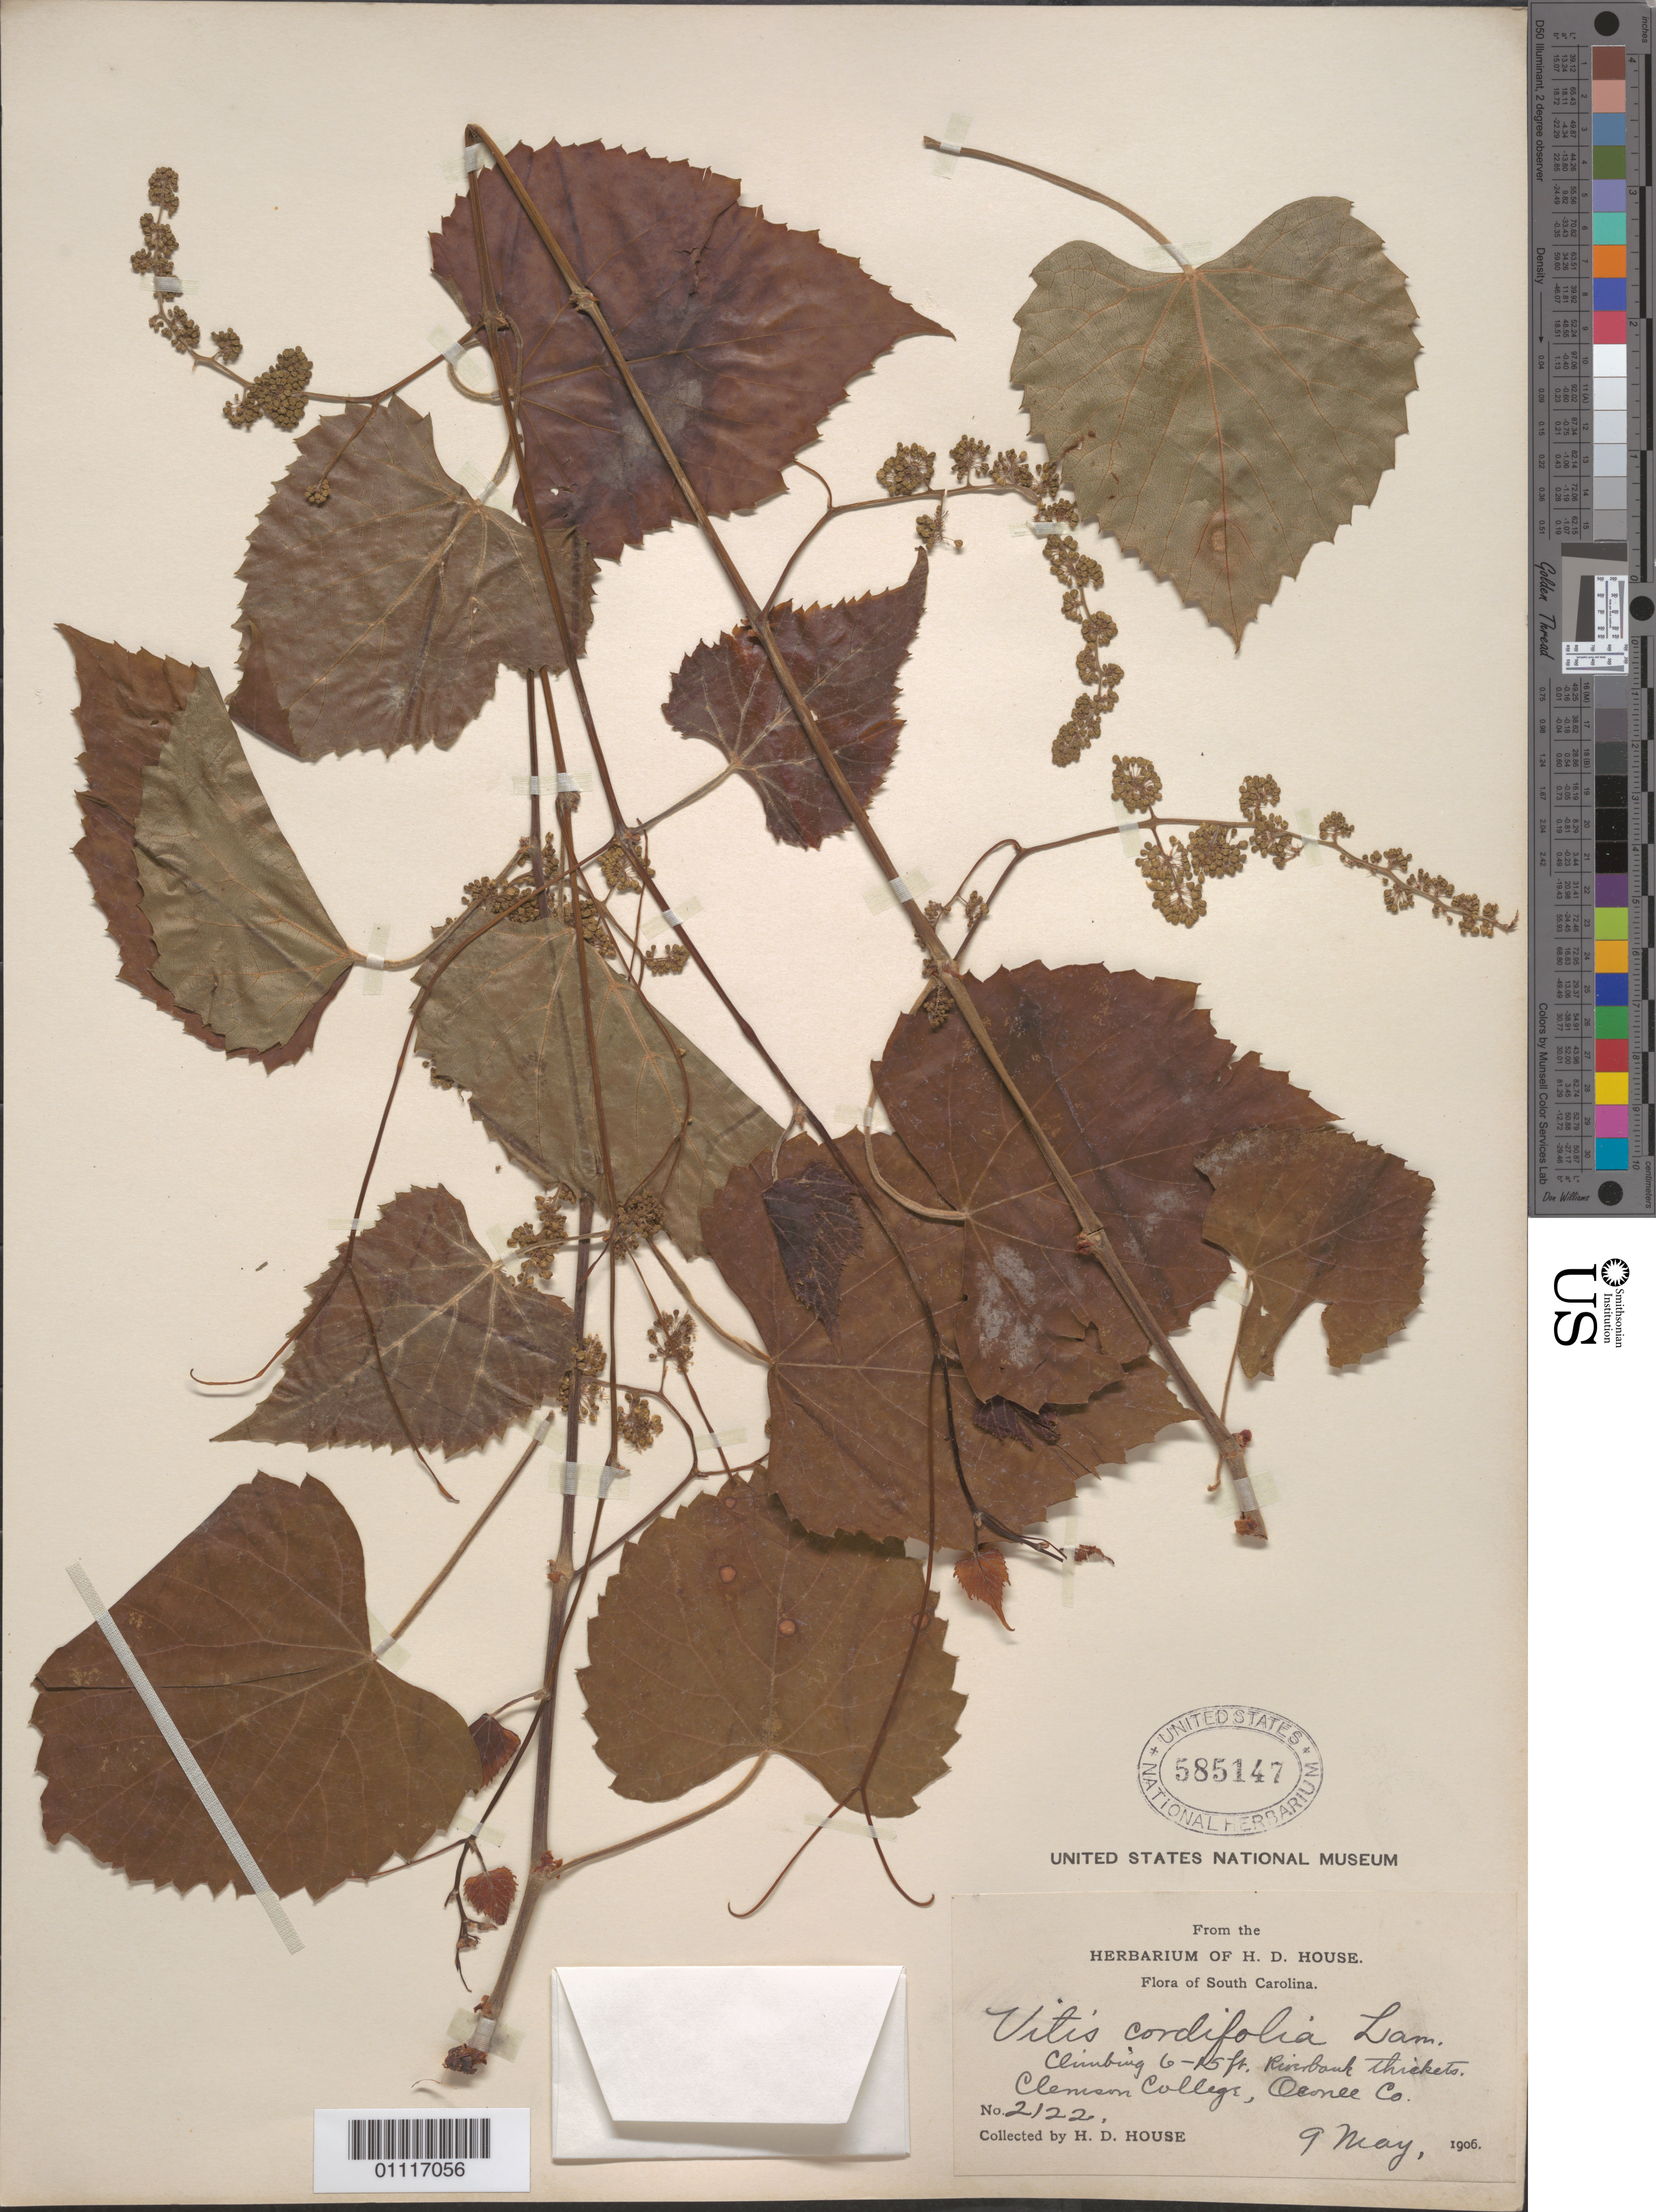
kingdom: Plantae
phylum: Tracheophyta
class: Magnoliopsida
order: Vitales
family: Vitaceae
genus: Vitis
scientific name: Vitis cordifolia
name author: Michx.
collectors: H. D. House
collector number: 2122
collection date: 1906-05-09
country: United States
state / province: South Carolina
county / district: Oconee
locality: Riverbank thickets, Clemson College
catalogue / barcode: US 585147